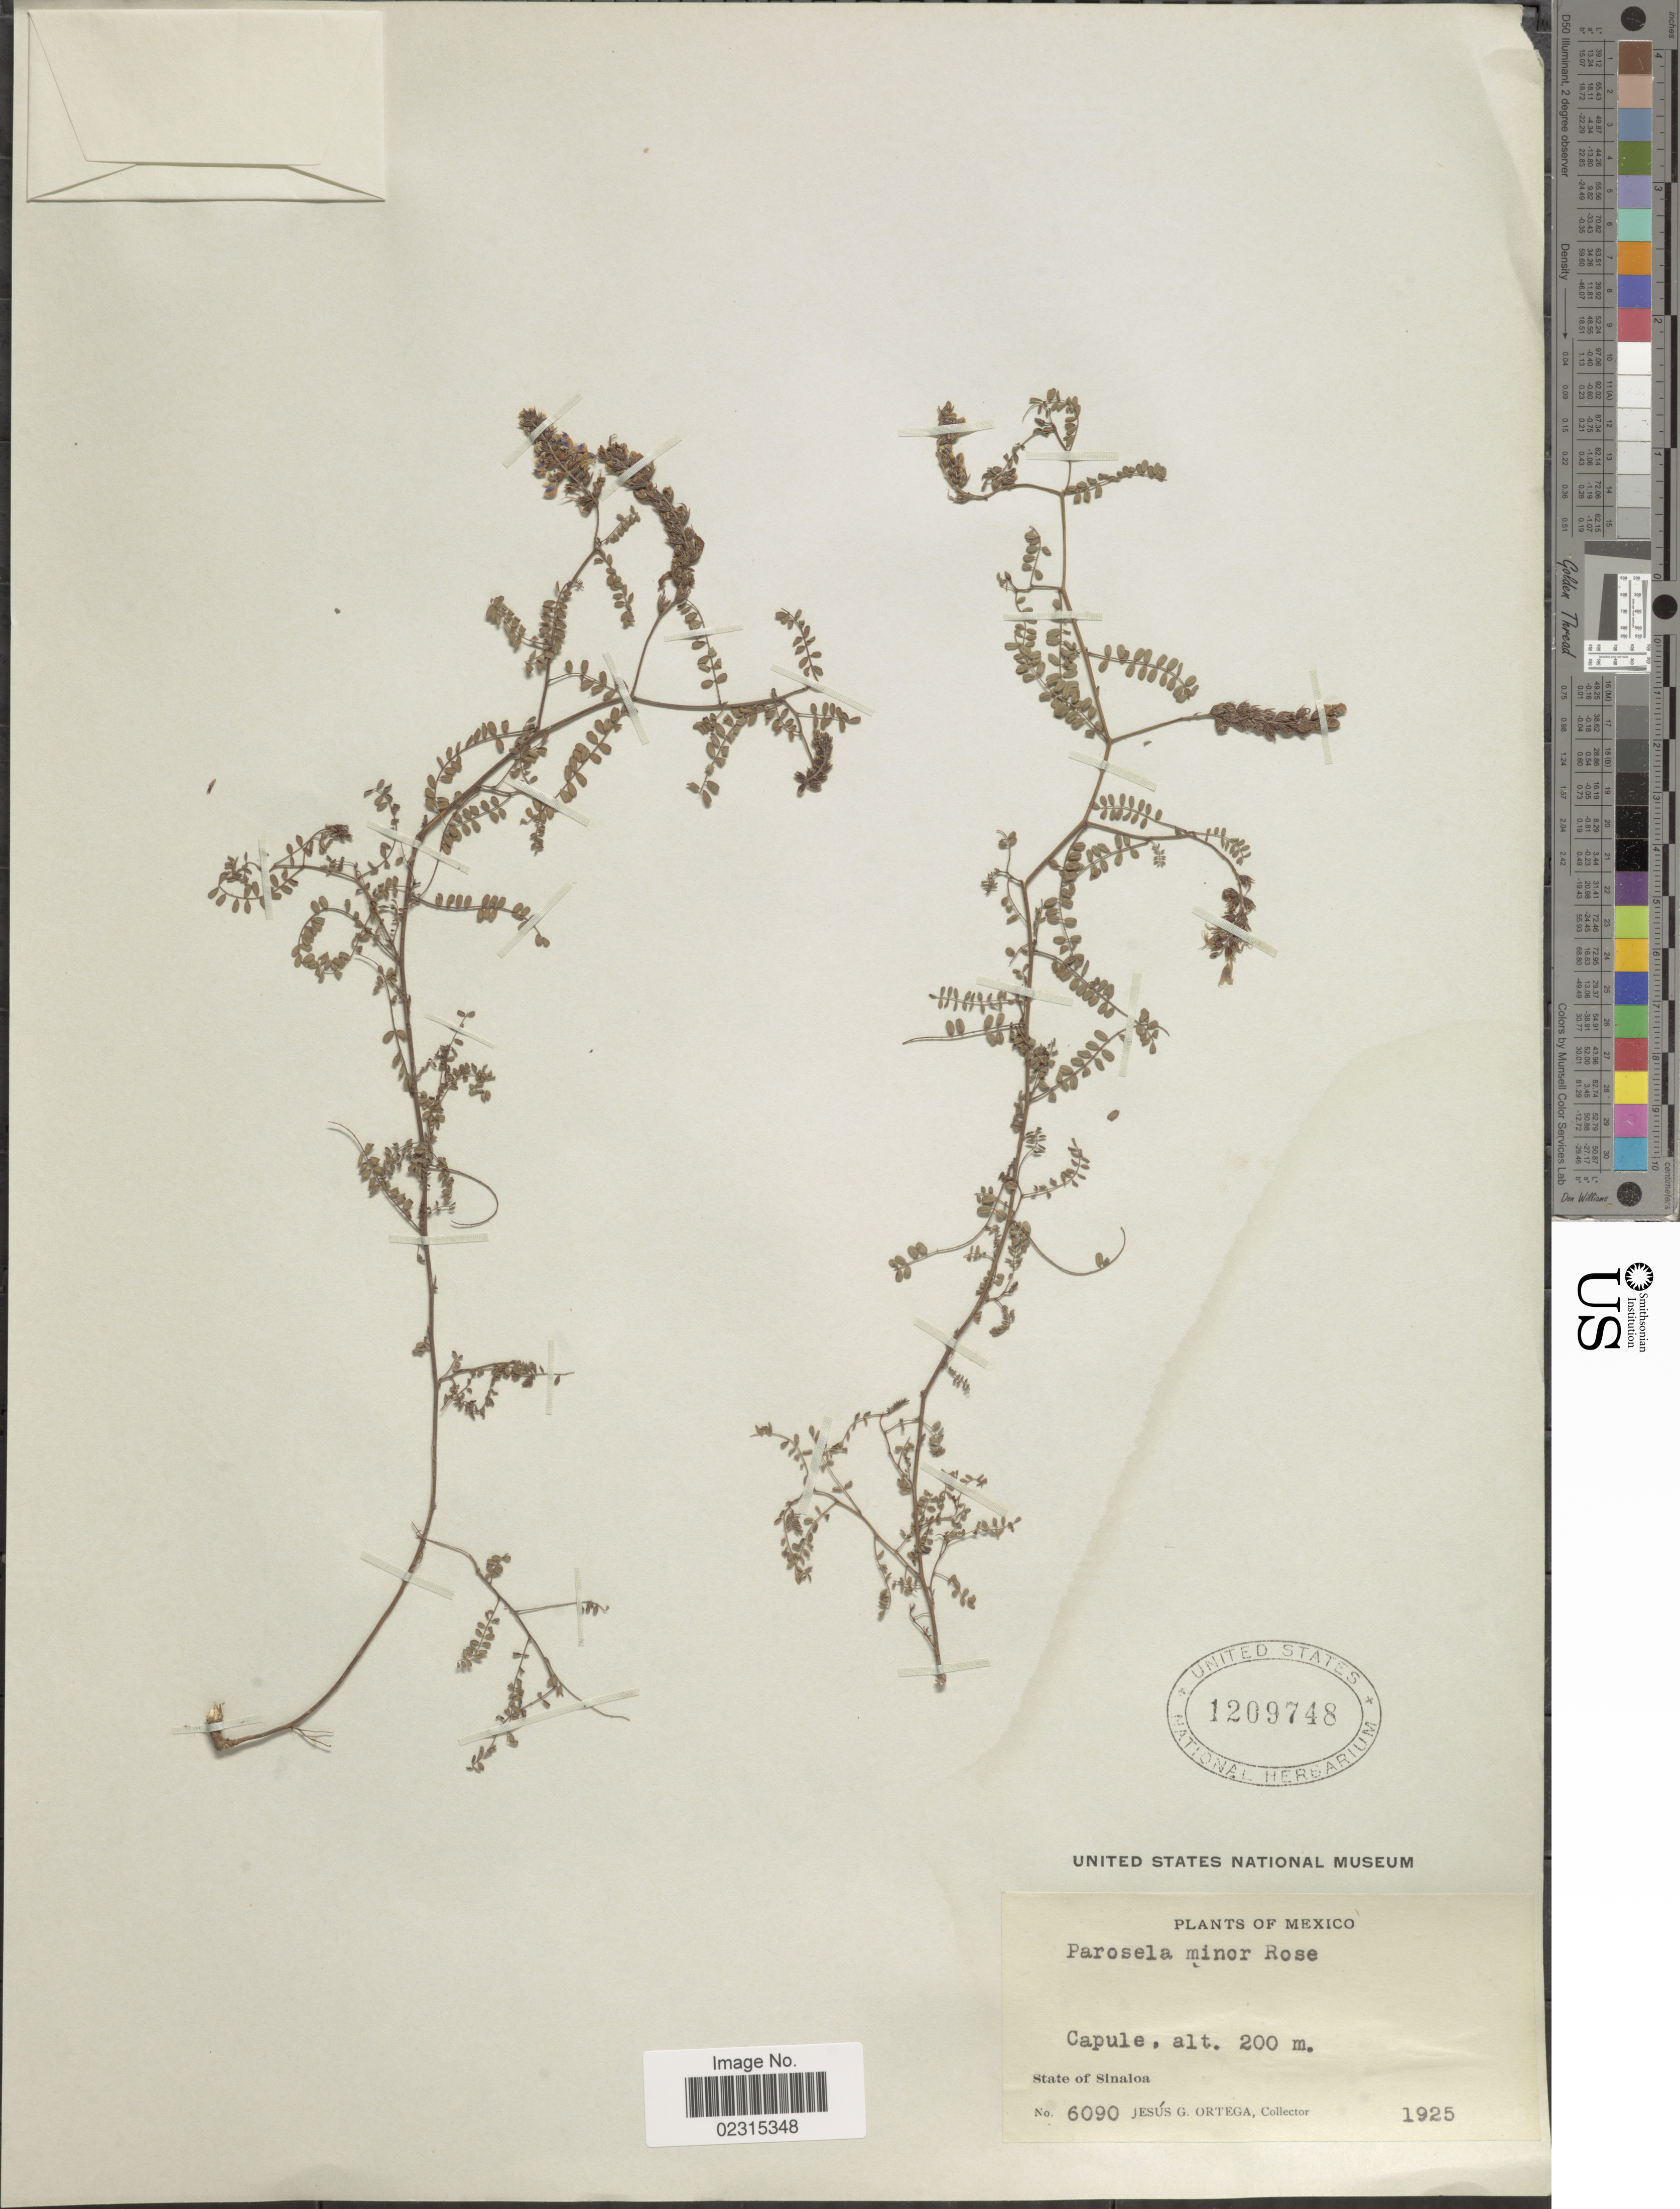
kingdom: Plantae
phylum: Tracheophyta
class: Magnoliopsida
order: Fabales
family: Fabaceae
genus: Marina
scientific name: Marina minor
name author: (Rose) Barneby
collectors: J. Ortega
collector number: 6090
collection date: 1925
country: Mexico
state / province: Sinaloa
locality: Capule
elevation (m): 200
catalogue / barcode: US 1209748